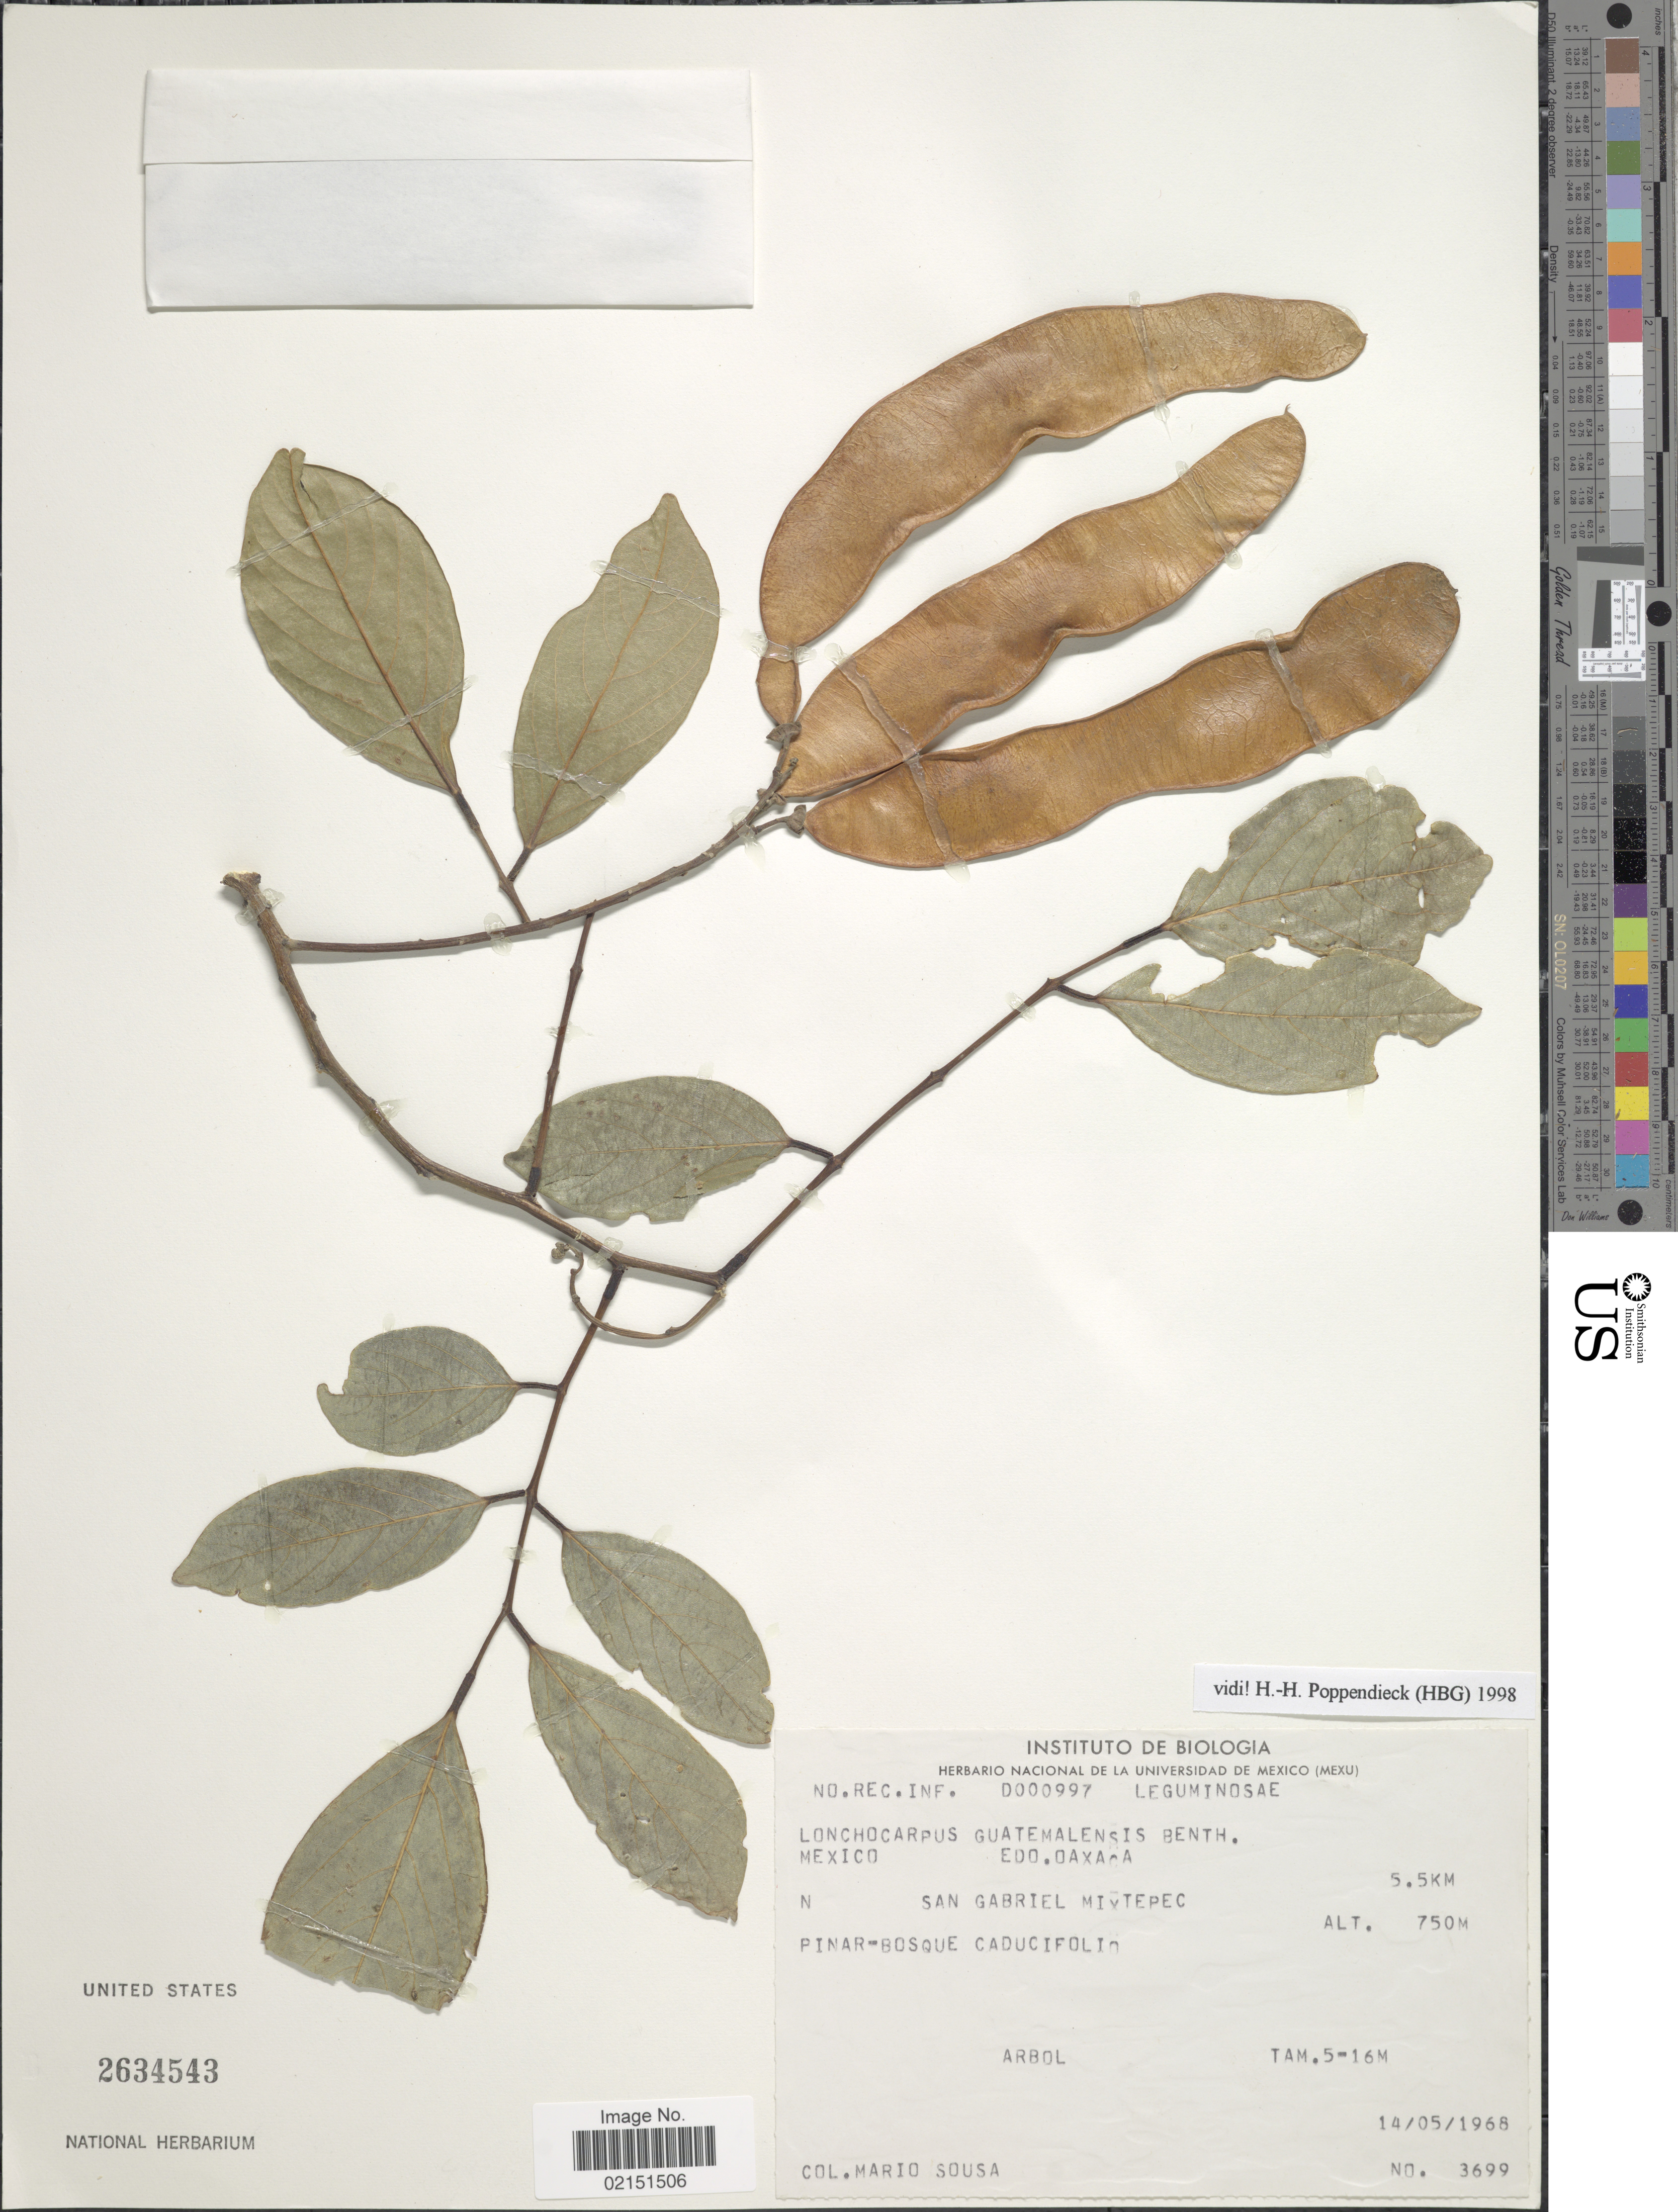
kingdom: Plantae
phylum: Tracheophyta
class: Magnoliopsida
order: Fabales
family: Fabaceae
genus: Lonchocarpus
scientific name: Lonchocarpus guatemalensis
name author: Benth.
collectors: M. Sousa S.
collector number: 3699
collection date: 1968-05-14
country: Mexico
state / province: Oaxaca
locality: Mexico. Edo. Oaxaca. N. San Gabriel Mixtepec. Pinar-bosque caducifolio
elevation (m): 750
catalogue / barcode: US 2634543